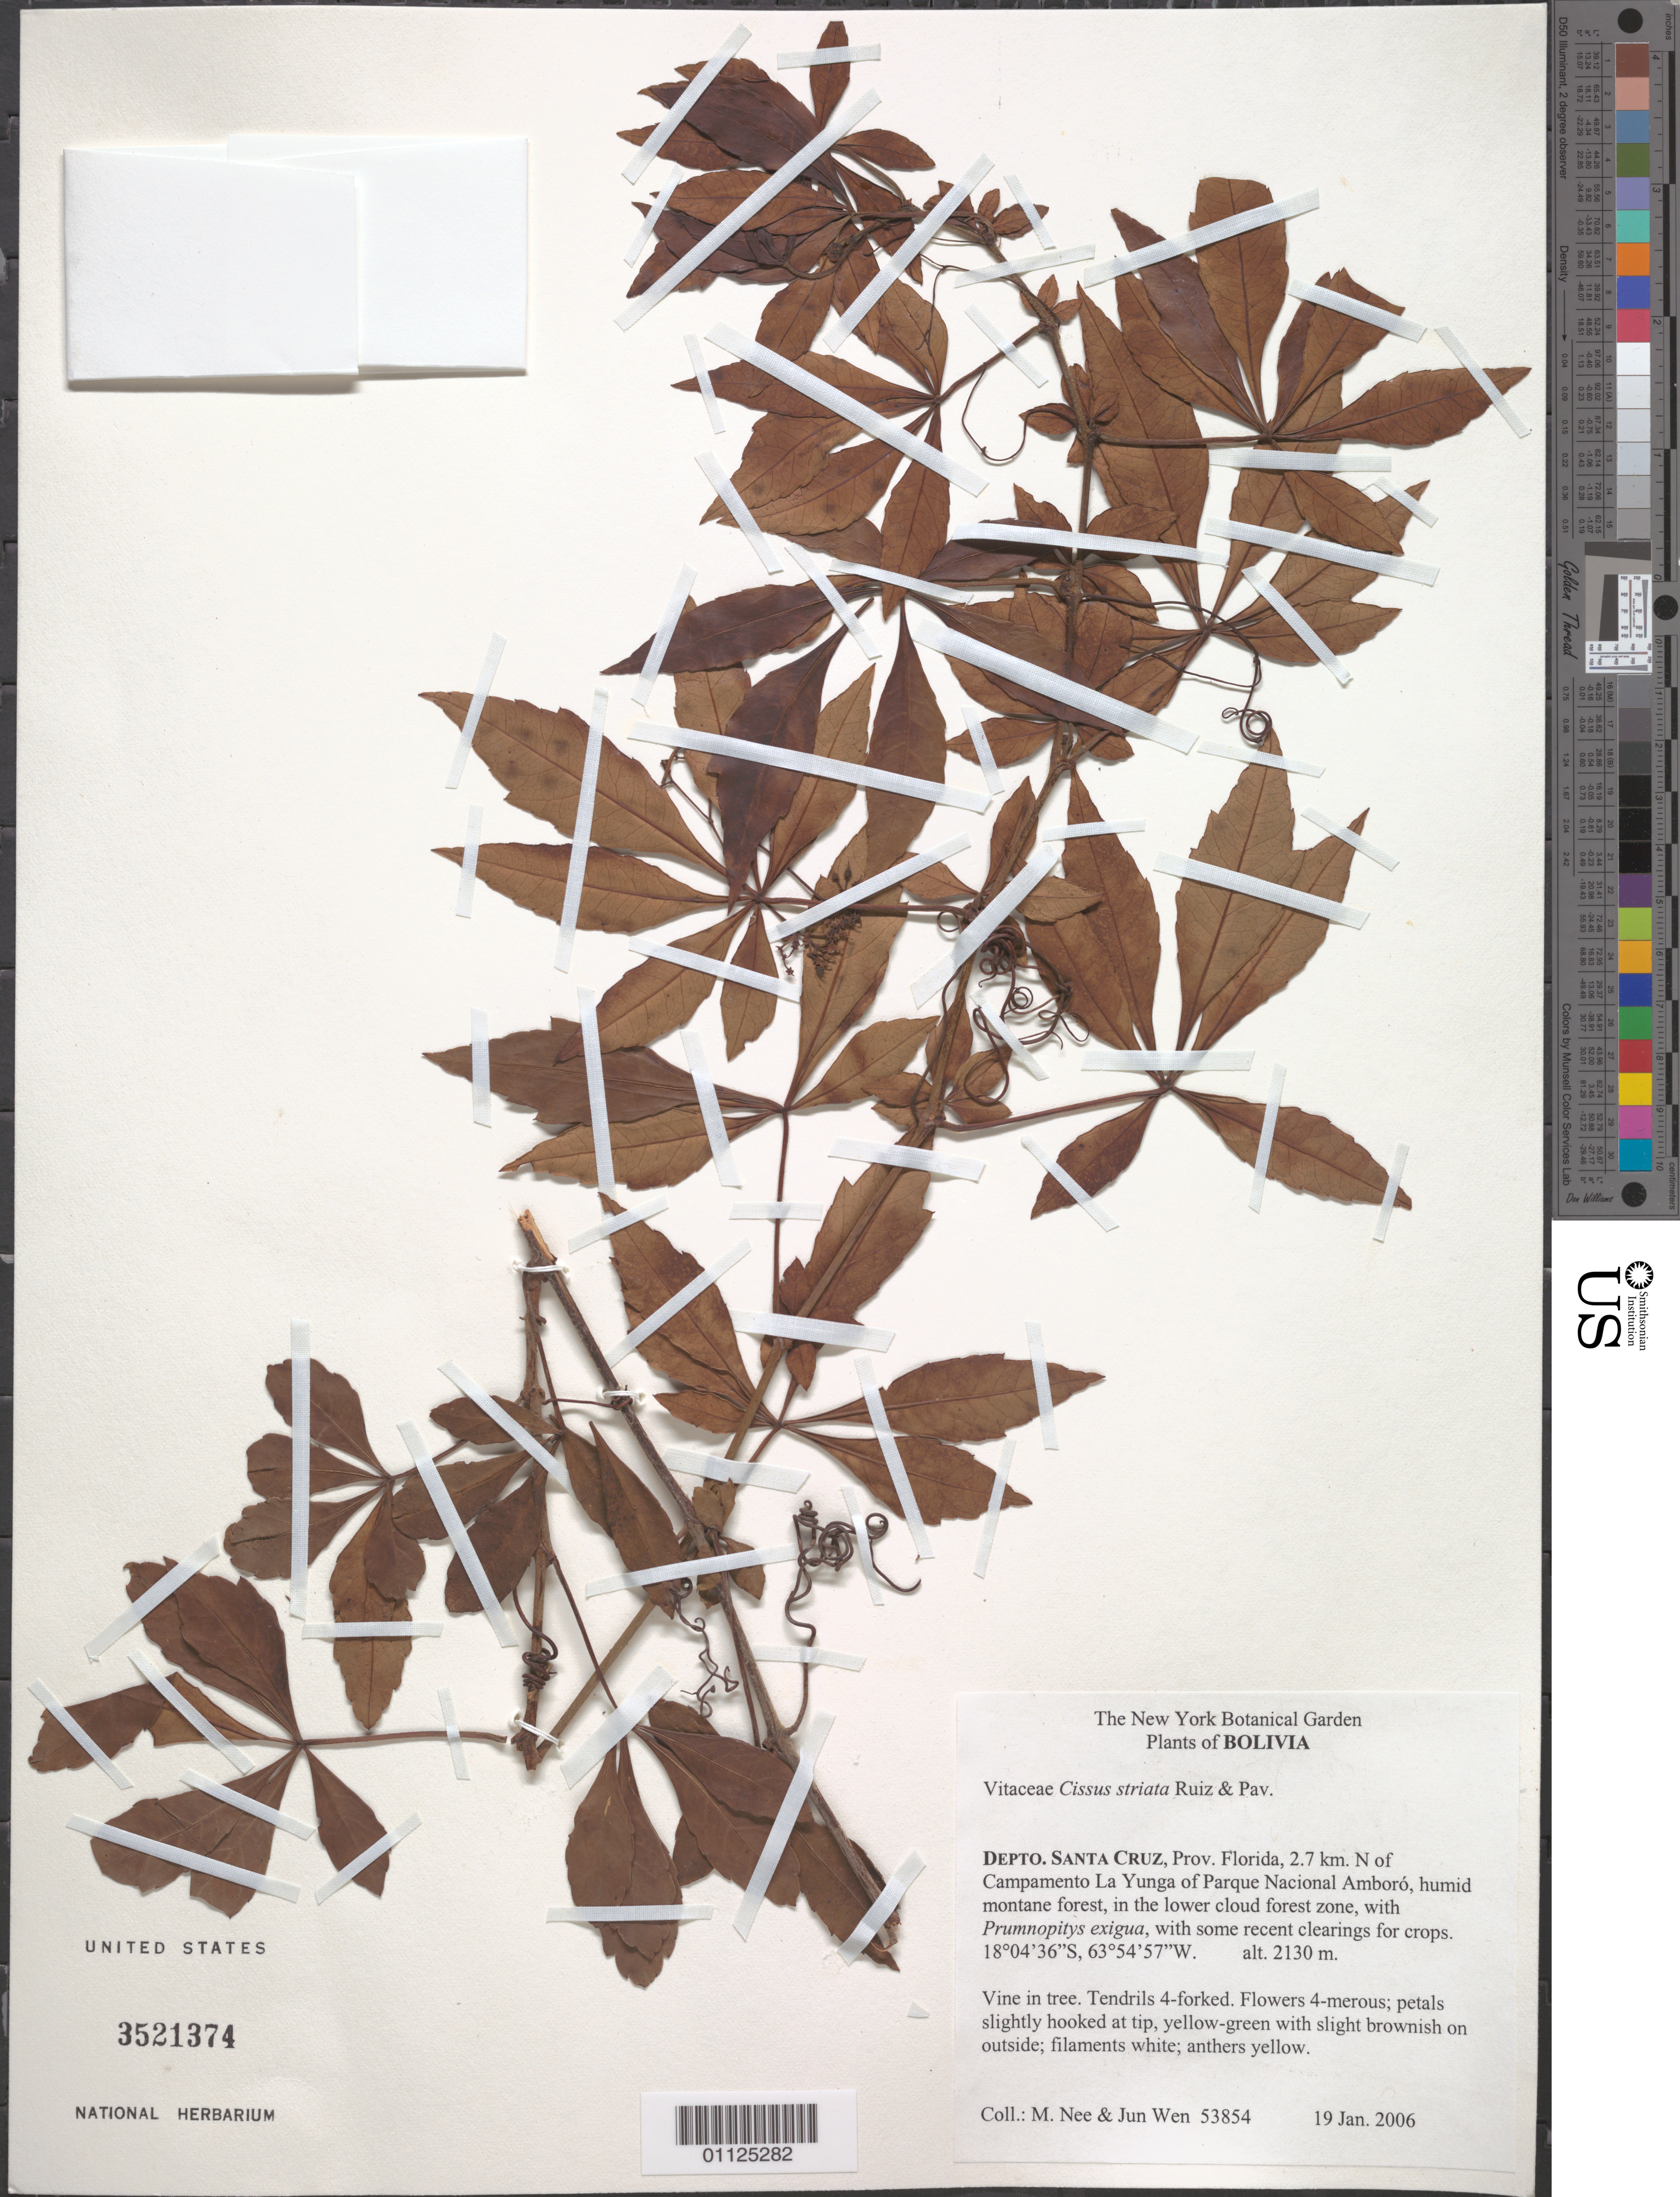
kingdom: Plantae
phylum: Tracheophyta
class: Magnoliopsida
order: Vitales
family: Vitaceae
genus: Clematicissus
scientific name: Clematicissus striata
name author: (Ruiz & Pav.) Lombardi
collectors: M. Nee & J. Wen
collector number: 53854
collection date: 2006-01-19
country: Bolivia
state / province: Santa Cruz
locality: Prov. Florida, 2.7 km N of Campamento La Yunga of Parque Nacional Amboro.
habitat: Vine in tree. Humid montane forest, in the lower forest zone.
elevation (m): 2130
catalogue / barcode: US 3521374